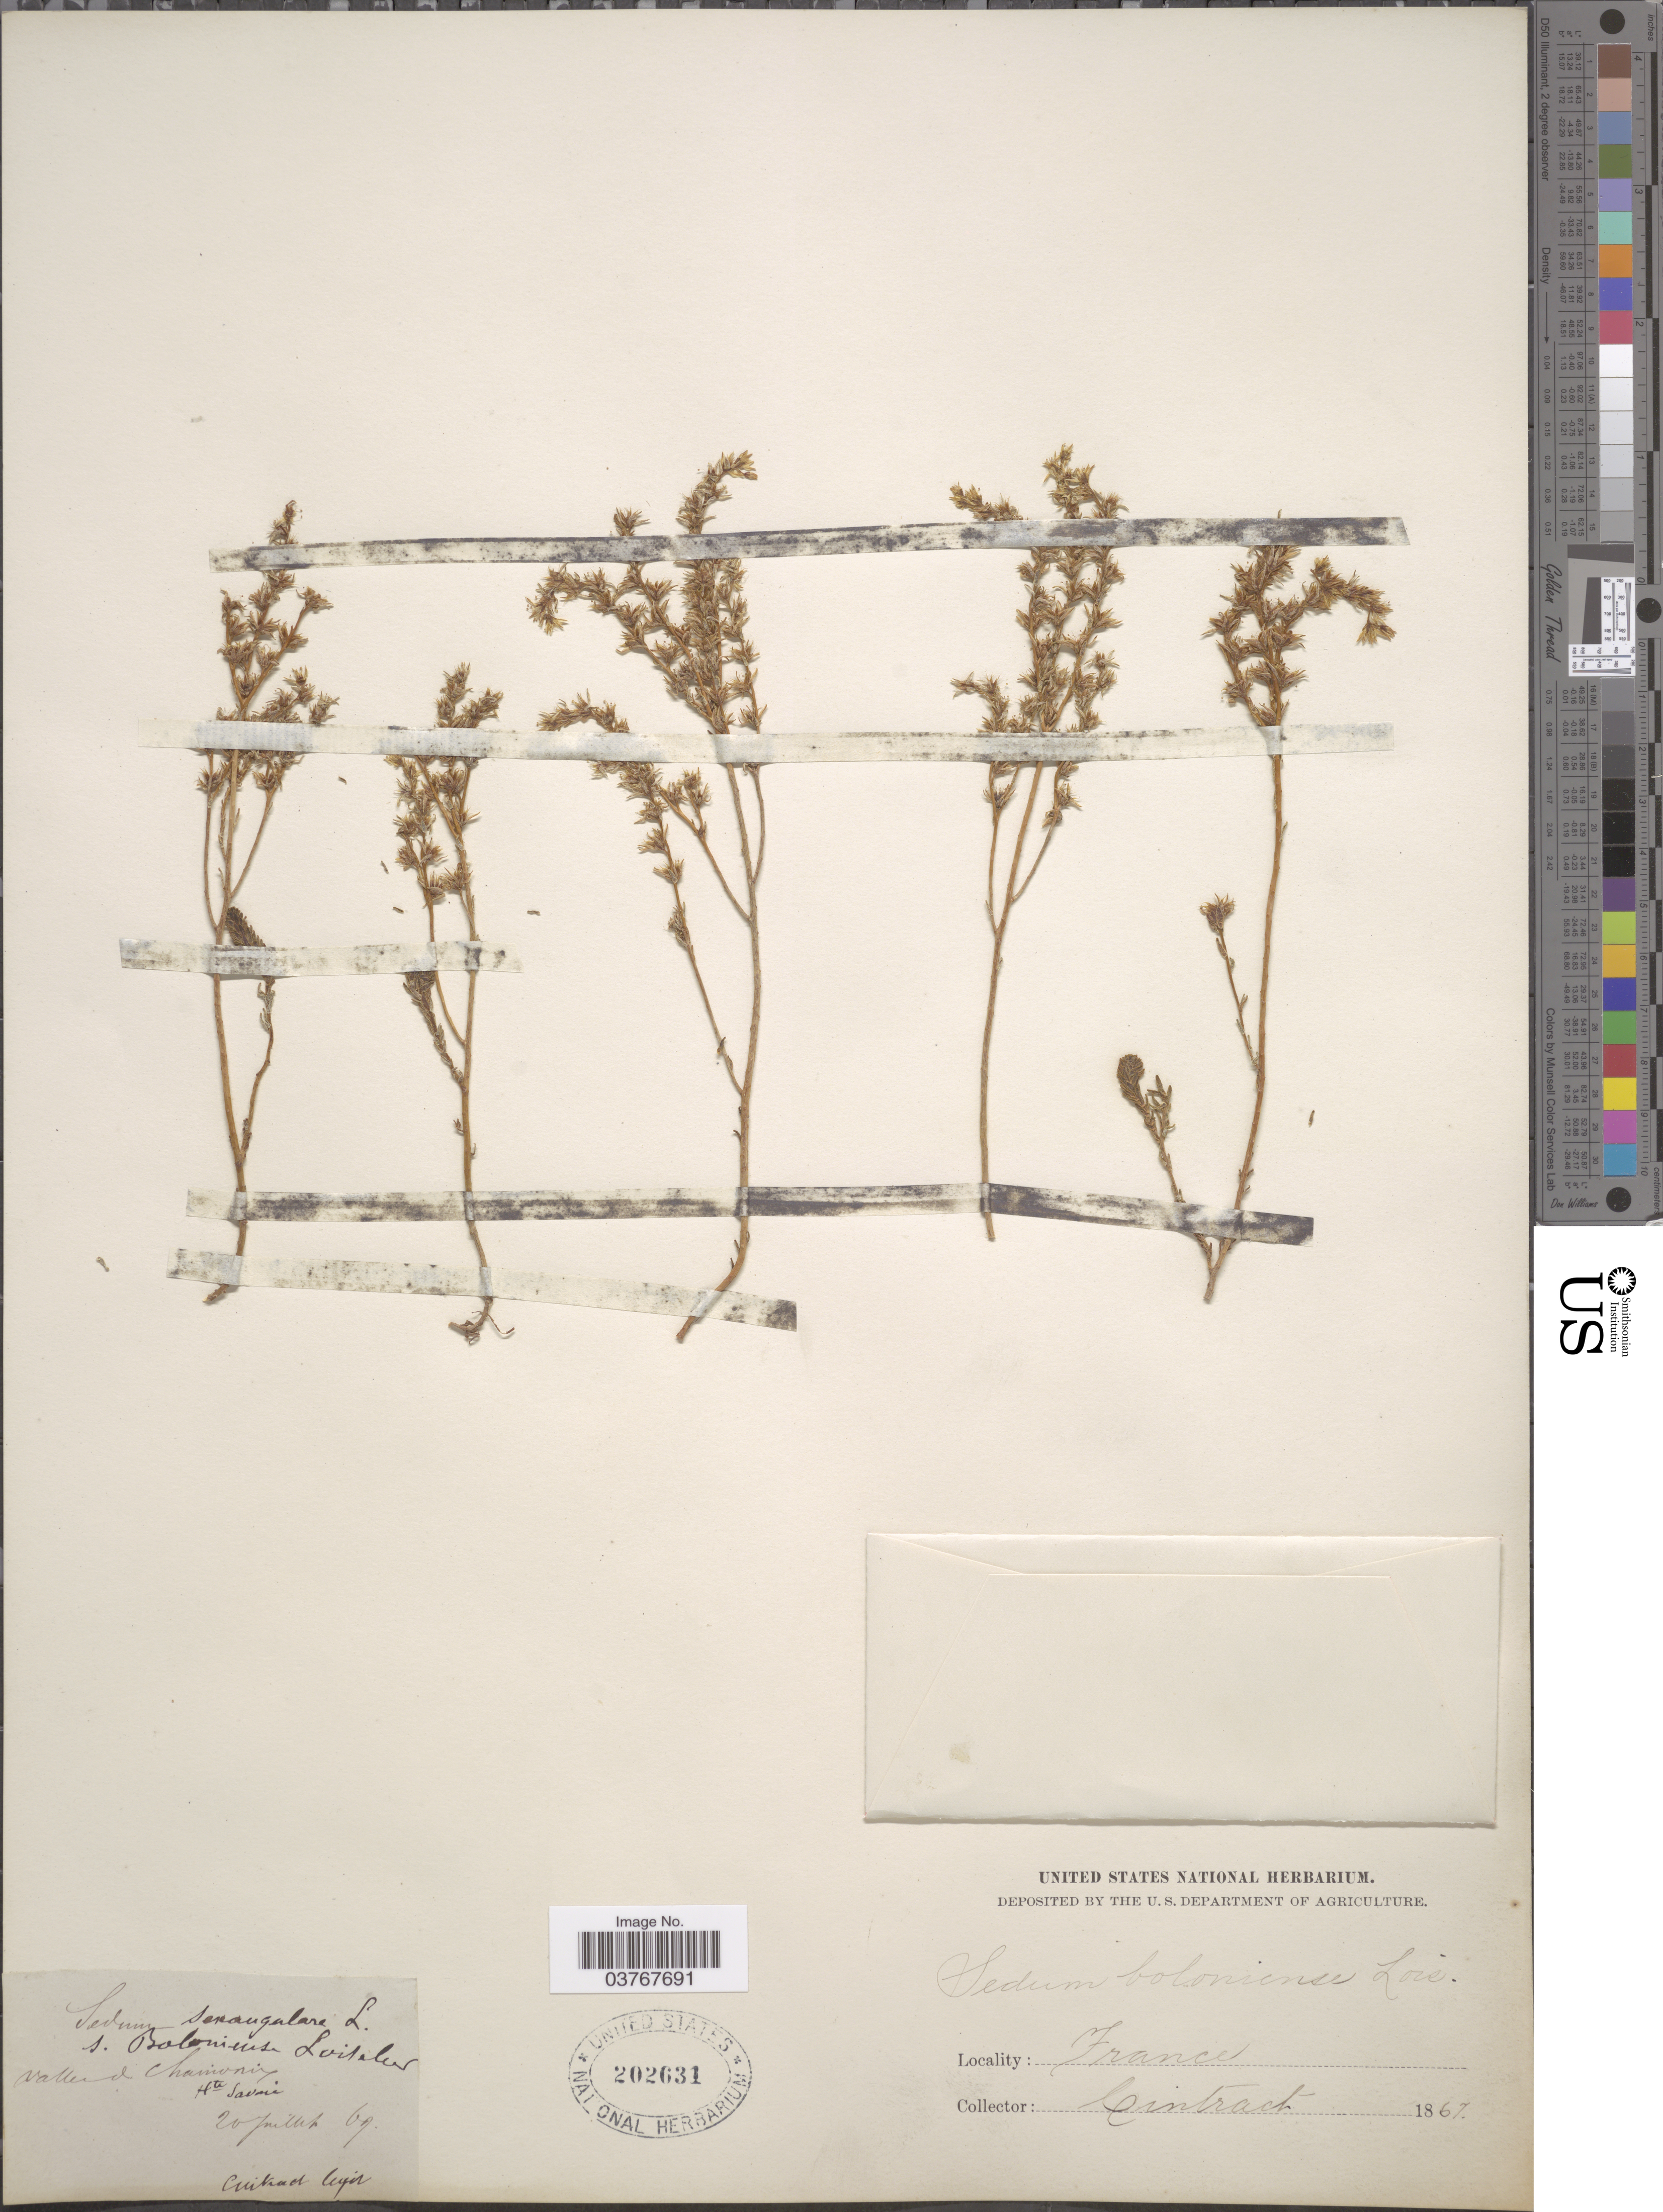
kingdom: Plantae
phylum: Tracheophyta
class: Magnoliopsida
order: Saxifragales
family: Crassulaceae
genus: Sedum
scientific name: Sedum boloniense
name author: Loisel.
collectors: Cintract, --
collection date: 1867-07-20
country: France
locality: Vallerd Chamonix. Hte Savoie.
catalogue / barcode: US 202631